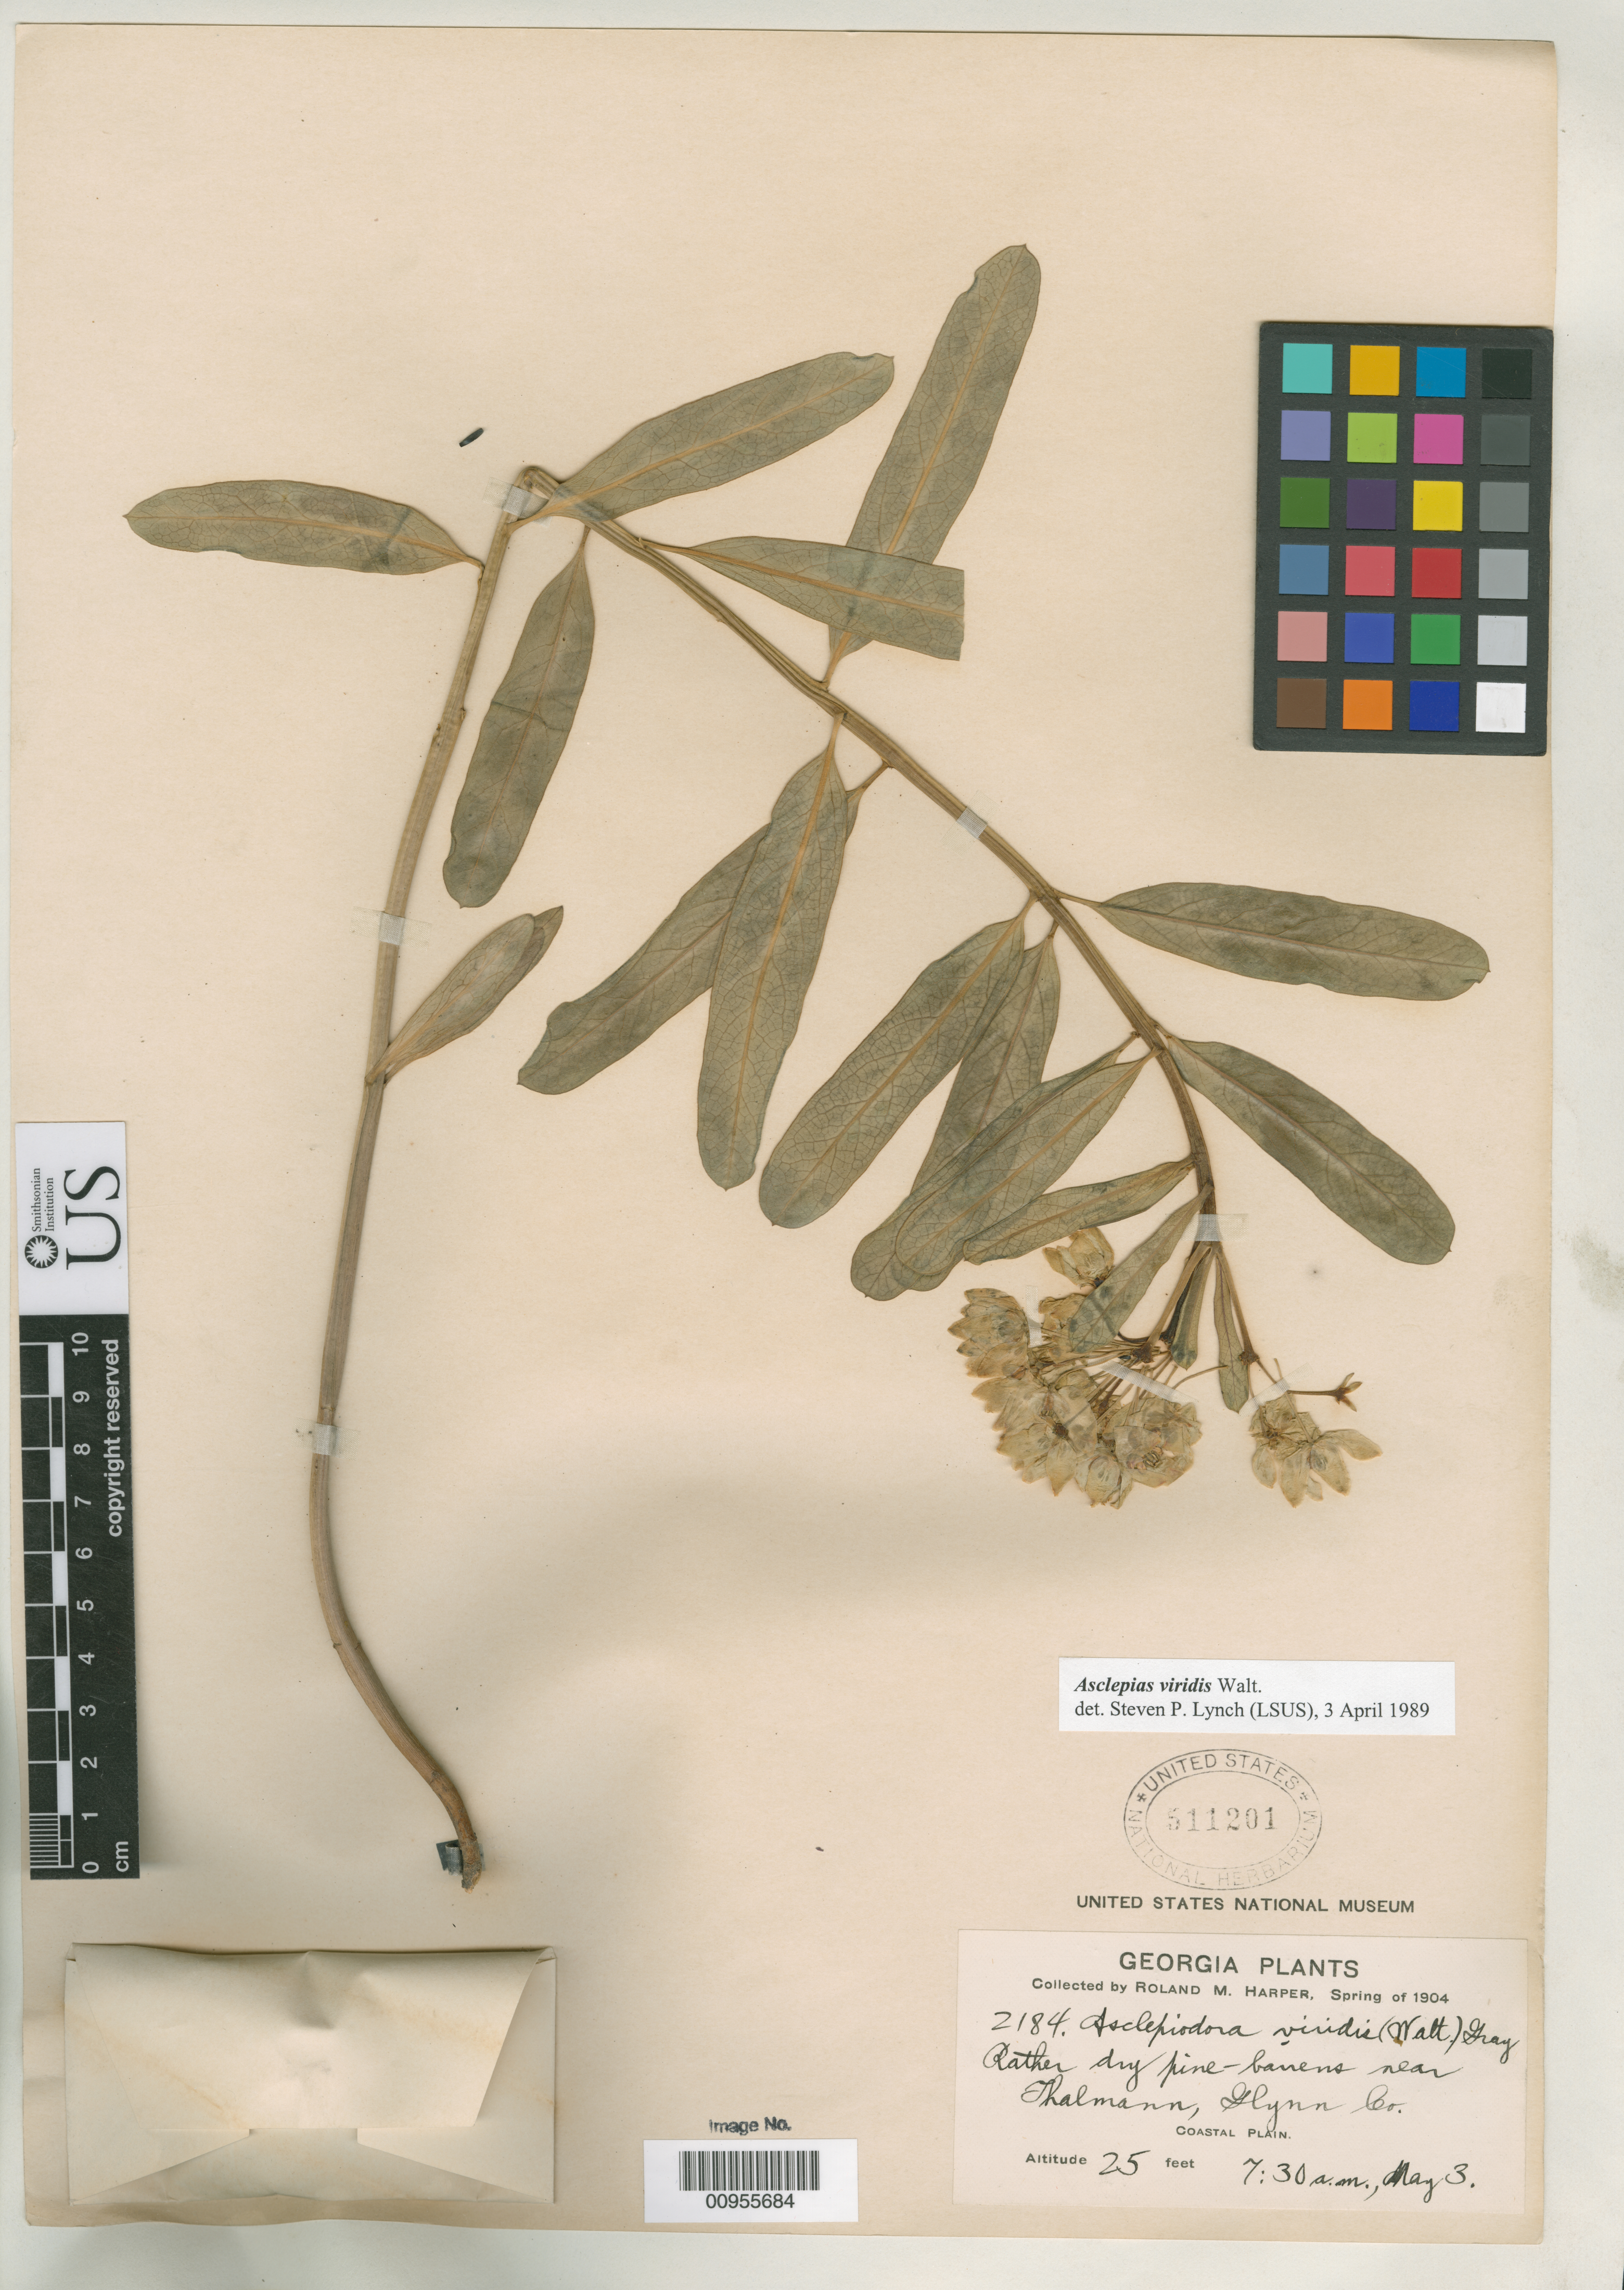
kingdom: Plantae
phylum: Tracheophyta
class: Magnoliopsida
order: Gentianales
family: Apocynaceae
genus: Asclepias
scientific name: Asclepias viridis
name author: Walter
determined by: Lynch, S. P., (LSUS), Louisiana State University-Shreveport Herbarium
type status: Isoneotype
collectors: R. M. Harper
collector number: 2184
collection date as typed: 03 May 1904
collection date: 1904-05-03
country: United States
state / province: Georgia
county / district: Glynn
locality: Rather dry pine-barrens near Thalmann, Glynn Co.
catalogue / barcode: US 511201